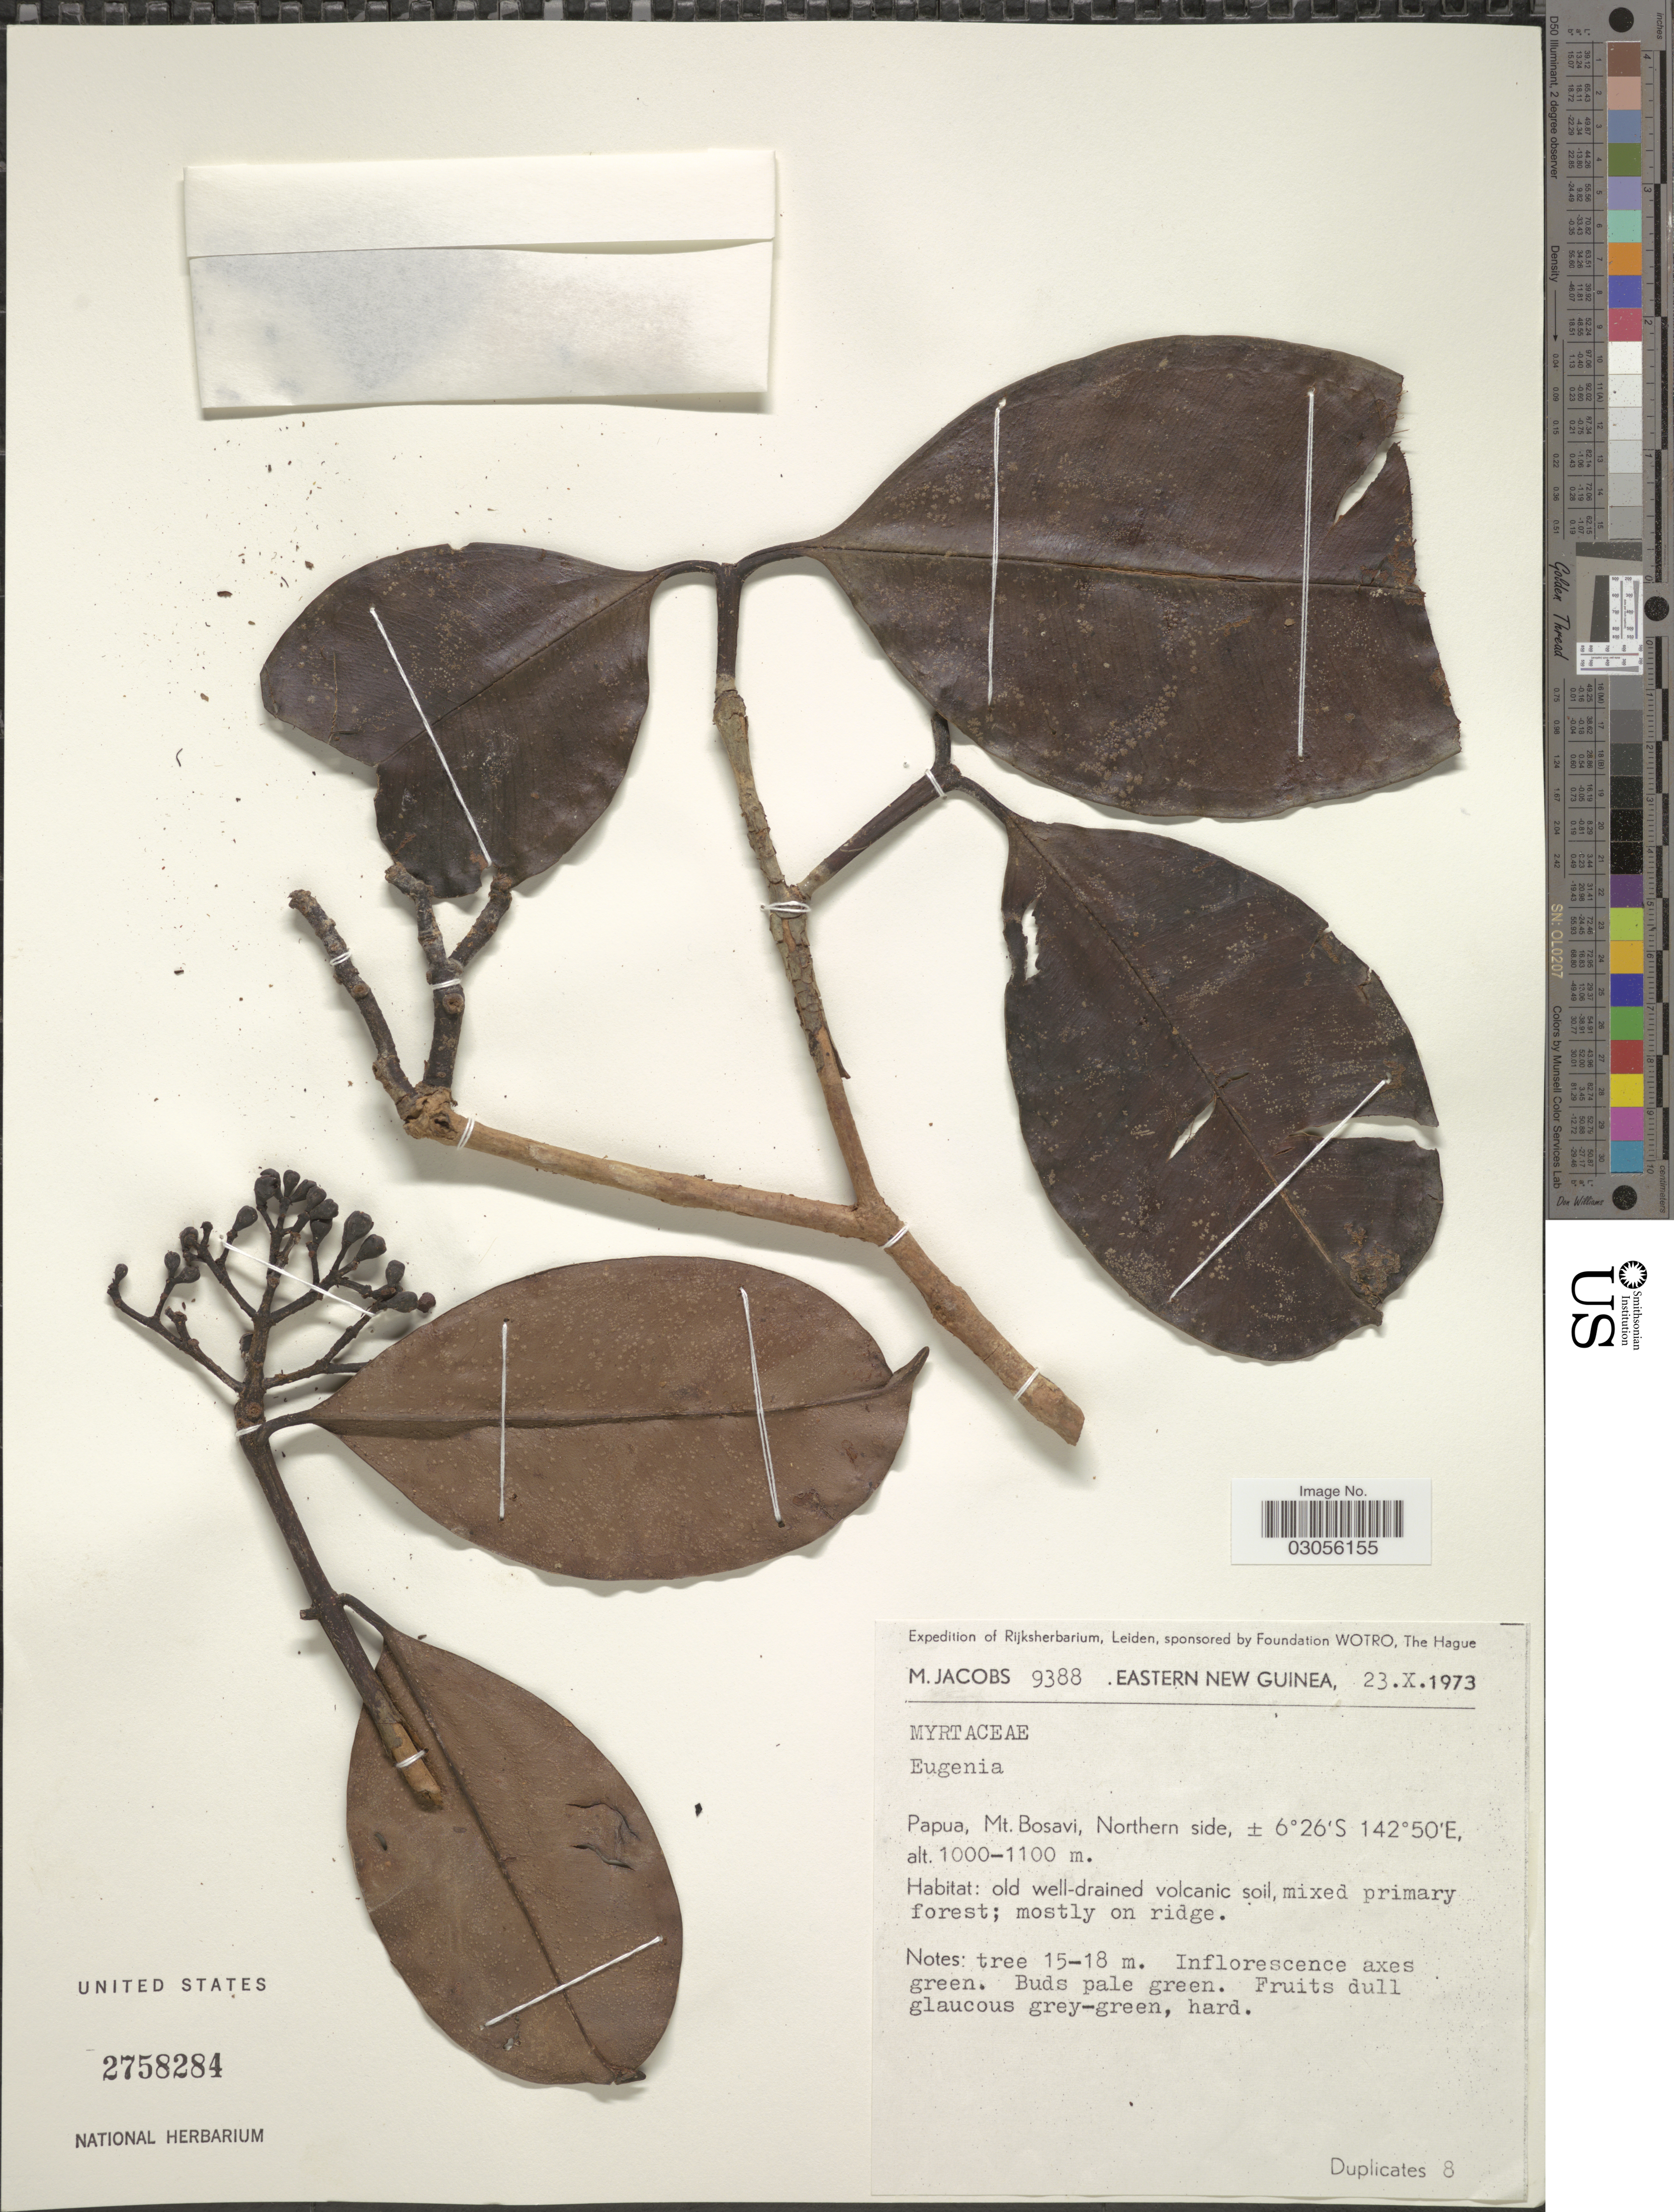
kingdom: Plantae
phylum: Tracheophyta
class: Magnoliopsida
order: Myrtales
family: Myrtaceae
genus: Syzygium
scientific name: Syzygium richardsonianum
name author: Merr. & L.M. Perry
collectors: M. Jacobs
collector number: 9388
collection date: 1973-10-23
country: Papua New Guinea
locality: Eastern New Guinea. Papua, Mt. Bosavi, Northern side.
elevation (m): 1000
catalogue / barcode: US 2758284